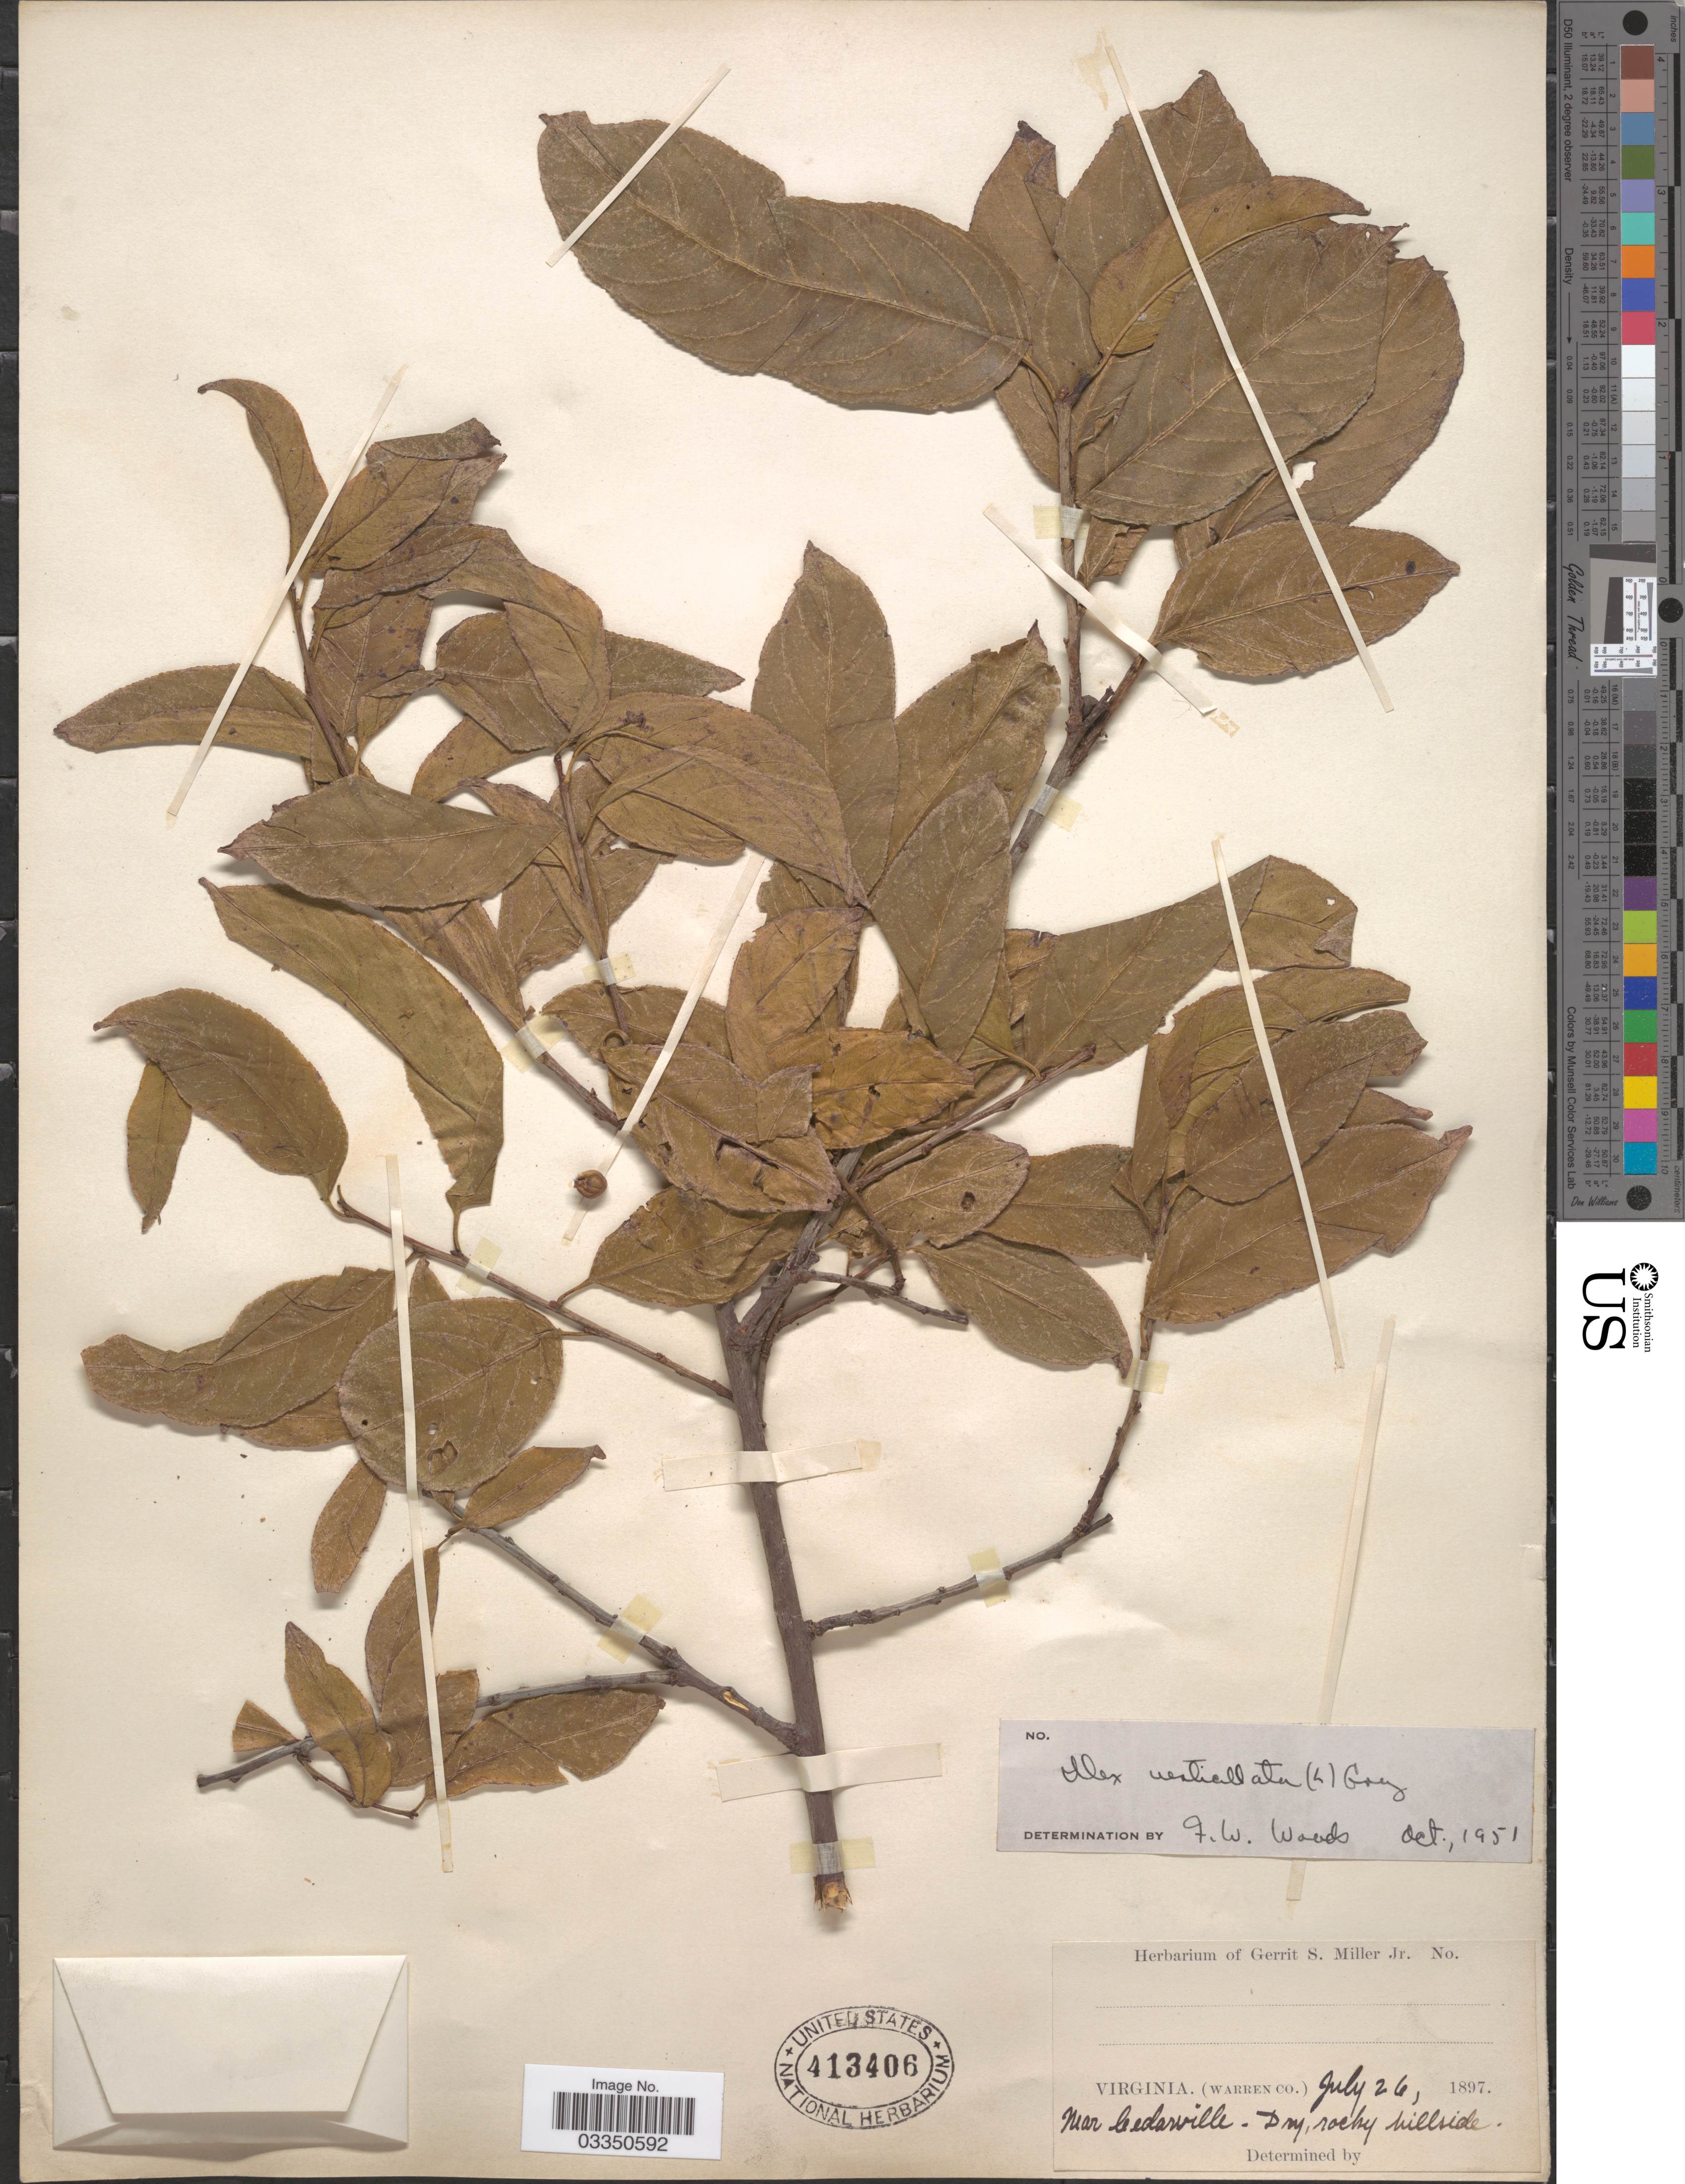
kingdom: Plantae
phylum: Tracheophyta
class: Magnoliopsida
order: Aquifoliales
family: Aquifoliaceae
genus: Ilex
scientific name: Ilex verticillata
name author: (L.) A. Gray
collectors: ex herb. Gerrit S. Miller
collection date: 1897-07-26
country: United States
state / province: Virginia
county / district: Warren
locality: near Cedarville.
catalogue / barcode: US 413406